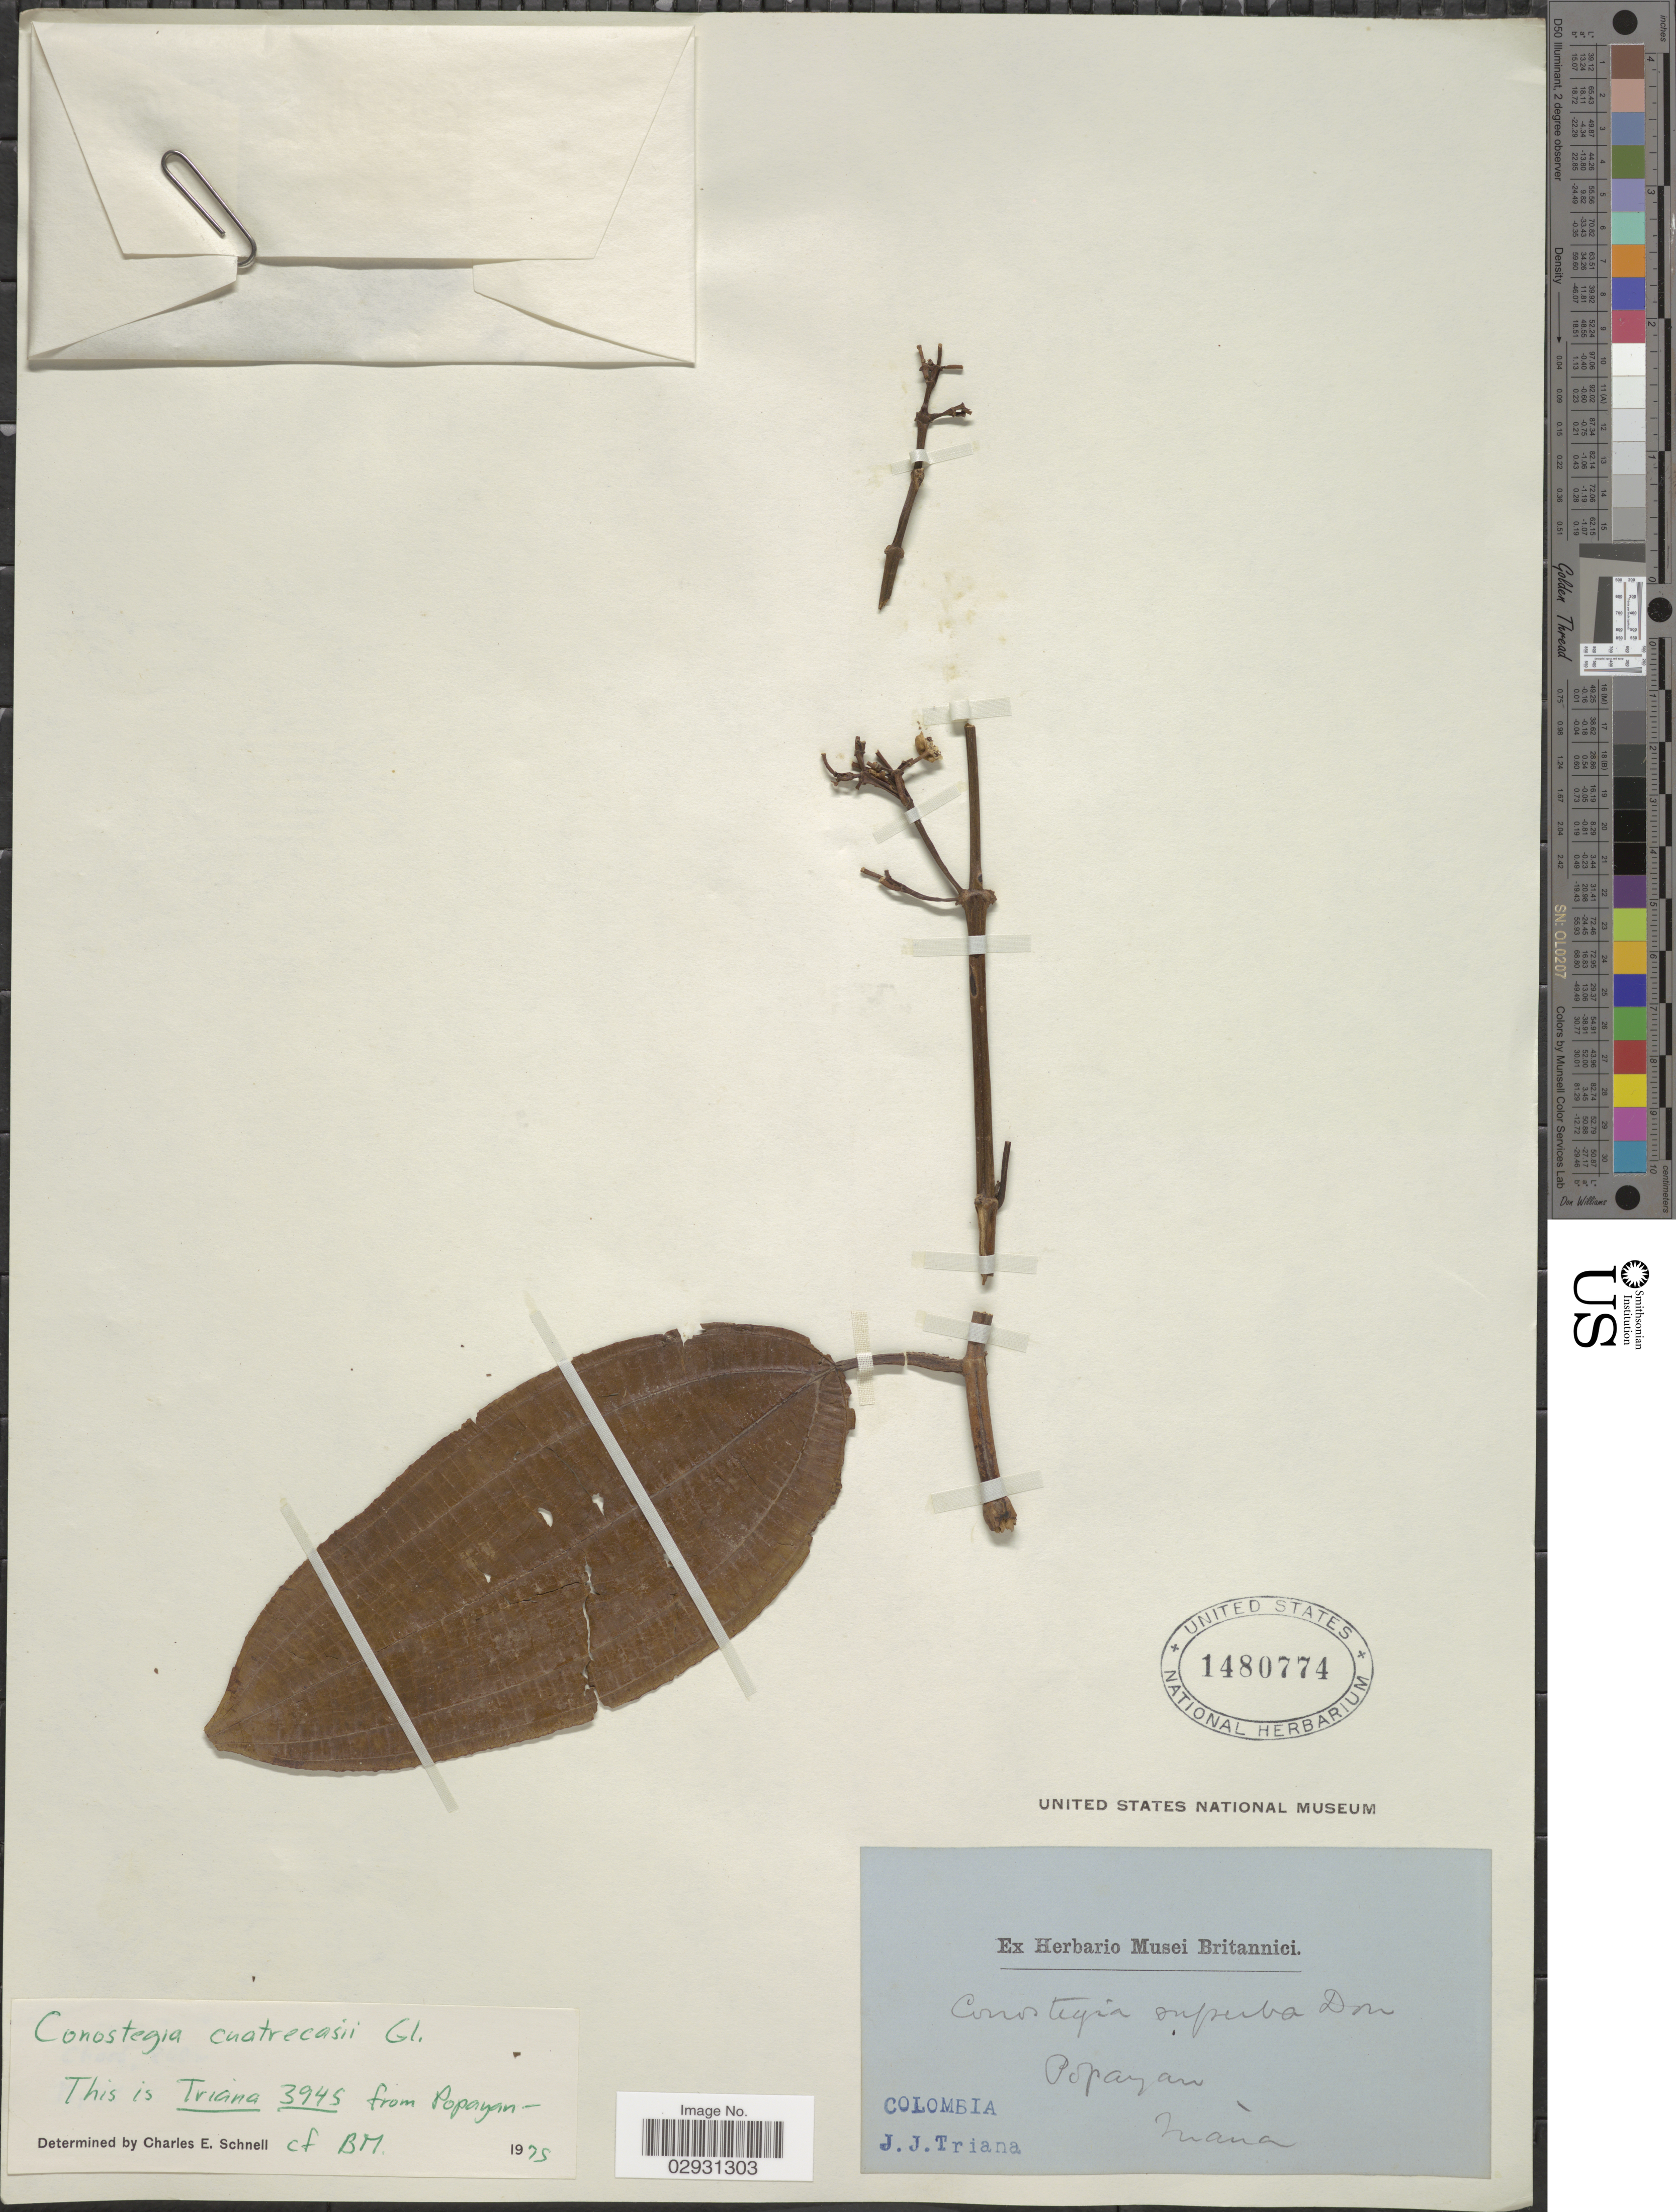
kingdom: Plantae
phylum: Tracheophyta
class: Magnoliopsida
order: Myrtales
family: Melastomataceae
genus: Conostegia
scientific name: Conostegia cuatrecasasii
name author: Gleason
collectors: J. J. Triana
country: Colombia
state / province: Cauca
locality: Popayan.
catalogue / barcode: US 1480774